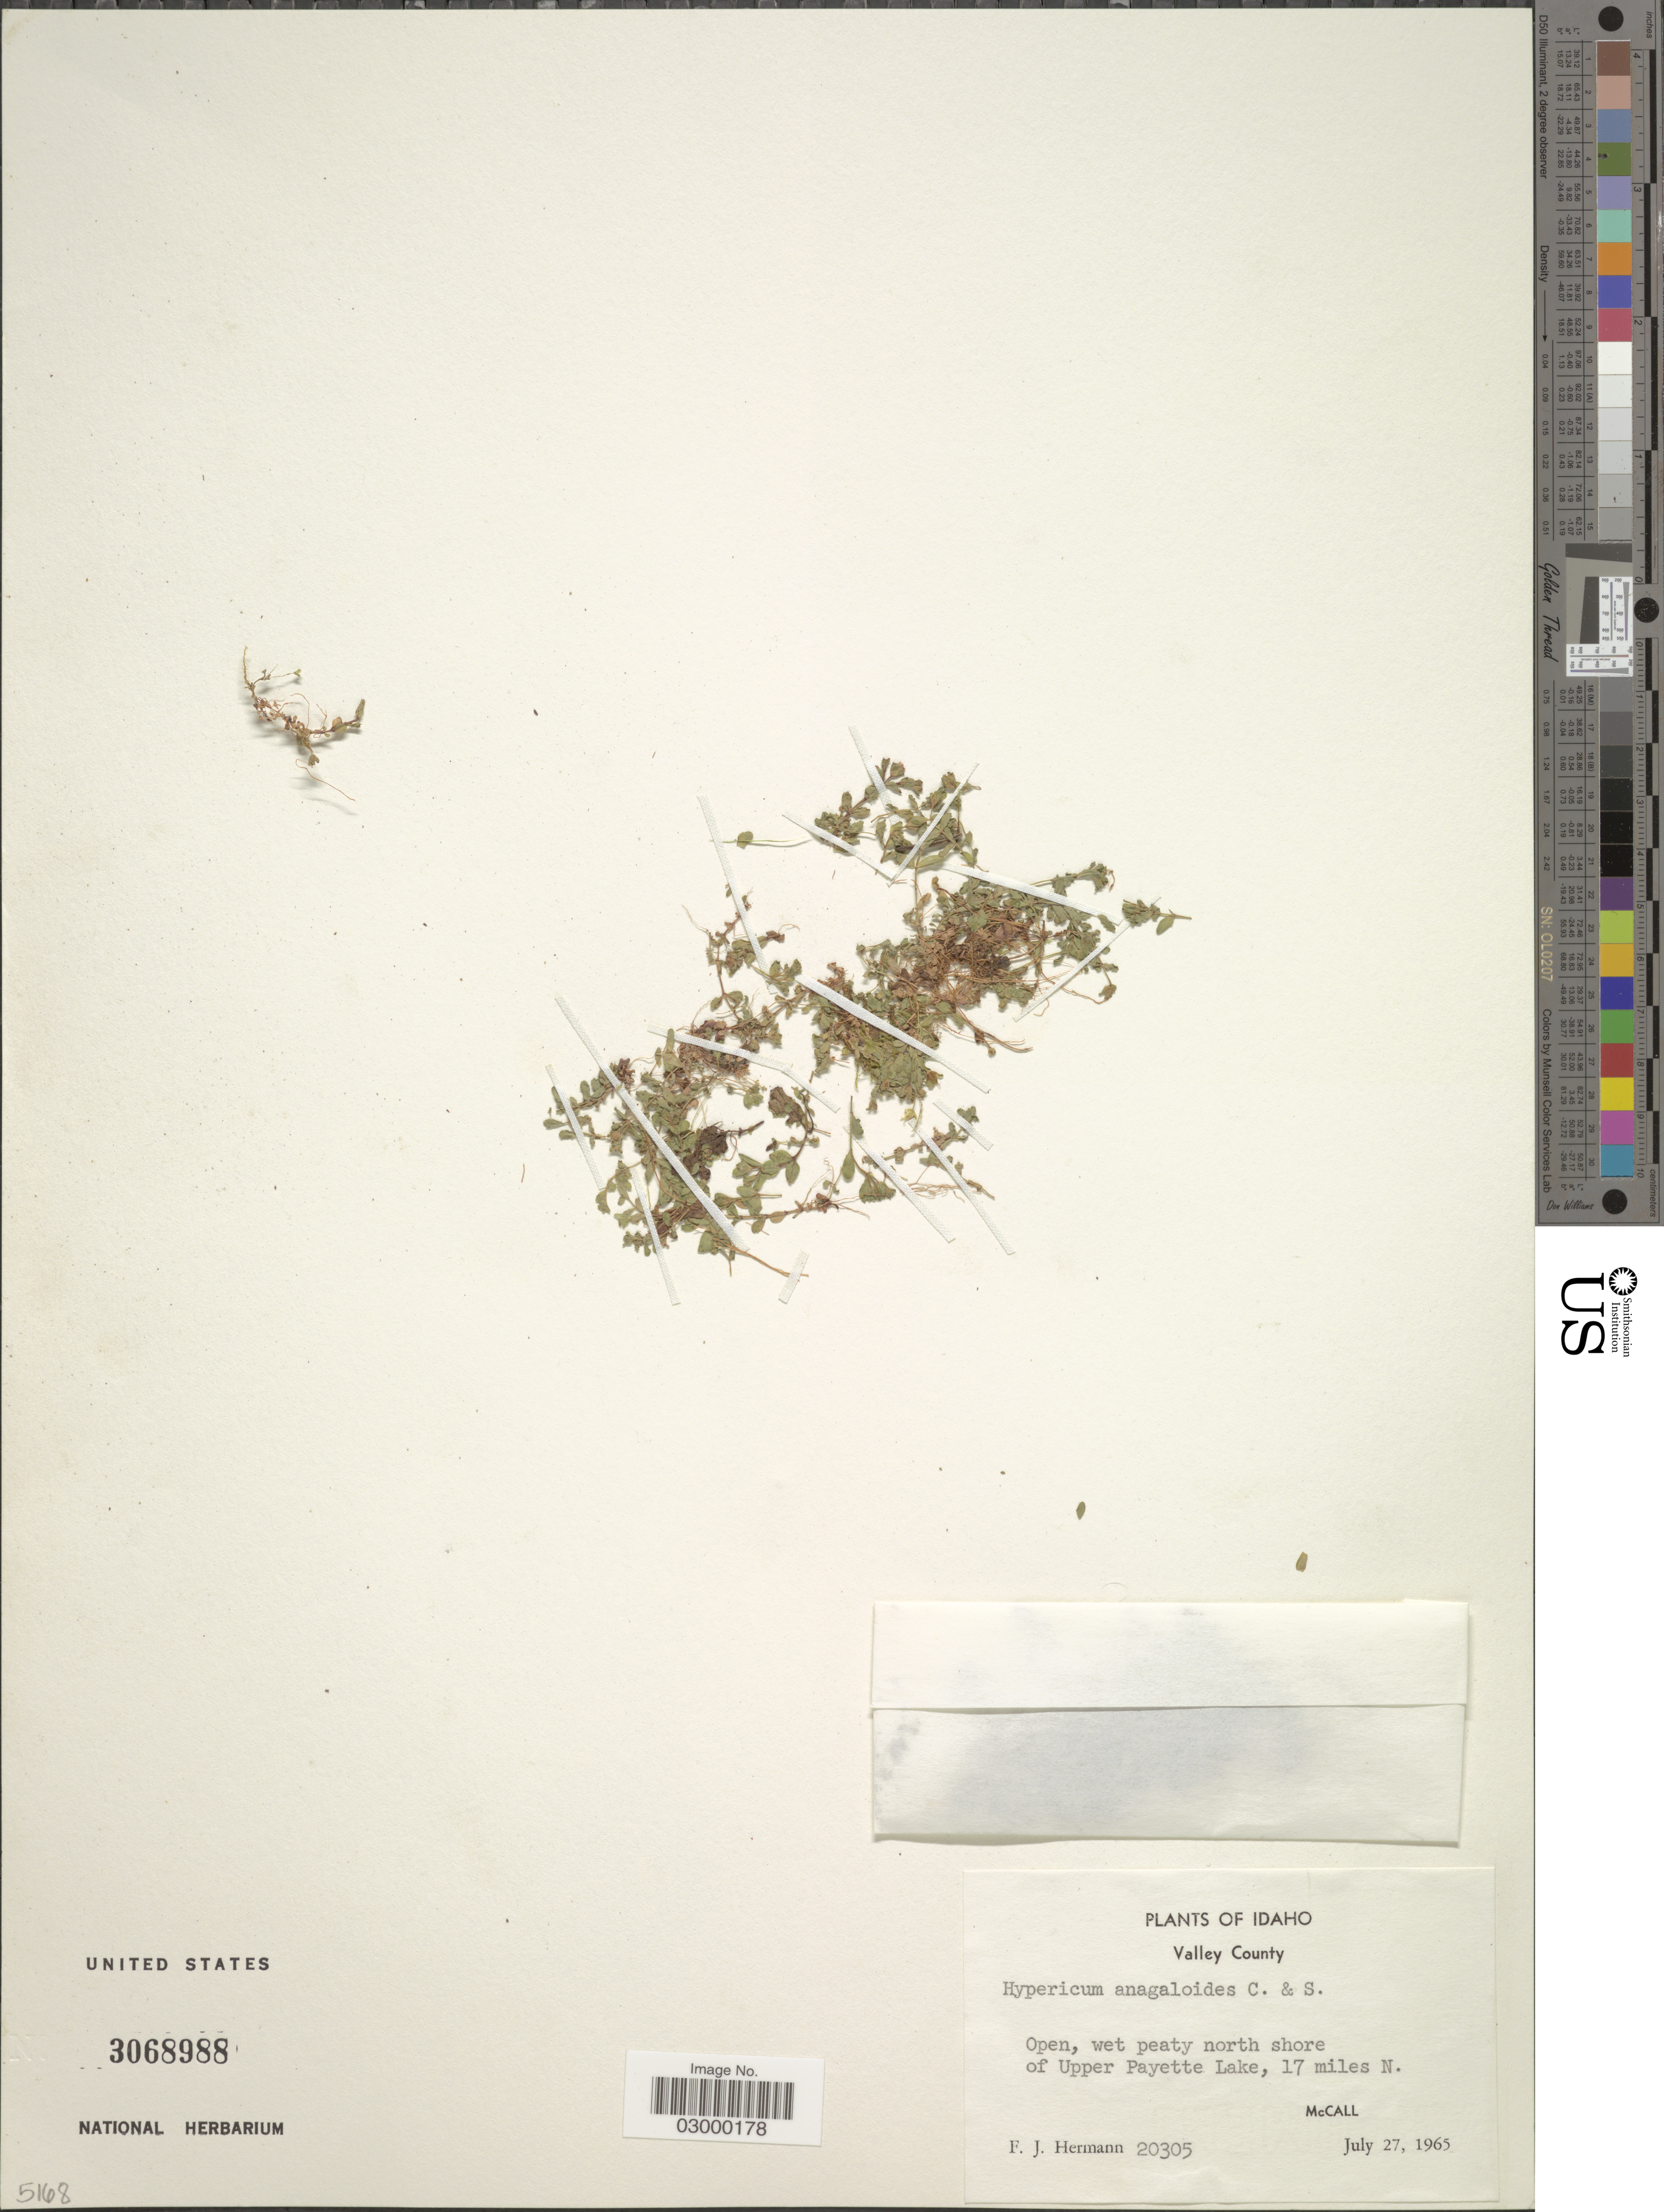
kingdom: Plantae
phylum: Tracheophyta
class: Magnoliopsida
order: Malpighiales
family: Hypericaceae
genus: Hypericum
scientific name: Hypericum anagalloides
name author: Cham. & Schltdl.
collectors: F. J. Hermann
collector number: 20305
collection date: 1965-07-27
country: United States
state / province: Idaho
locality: Valley County, wet peaty north shore of Upper Payette Lake, 17 miles N., McCall.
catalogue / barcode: US 3068988